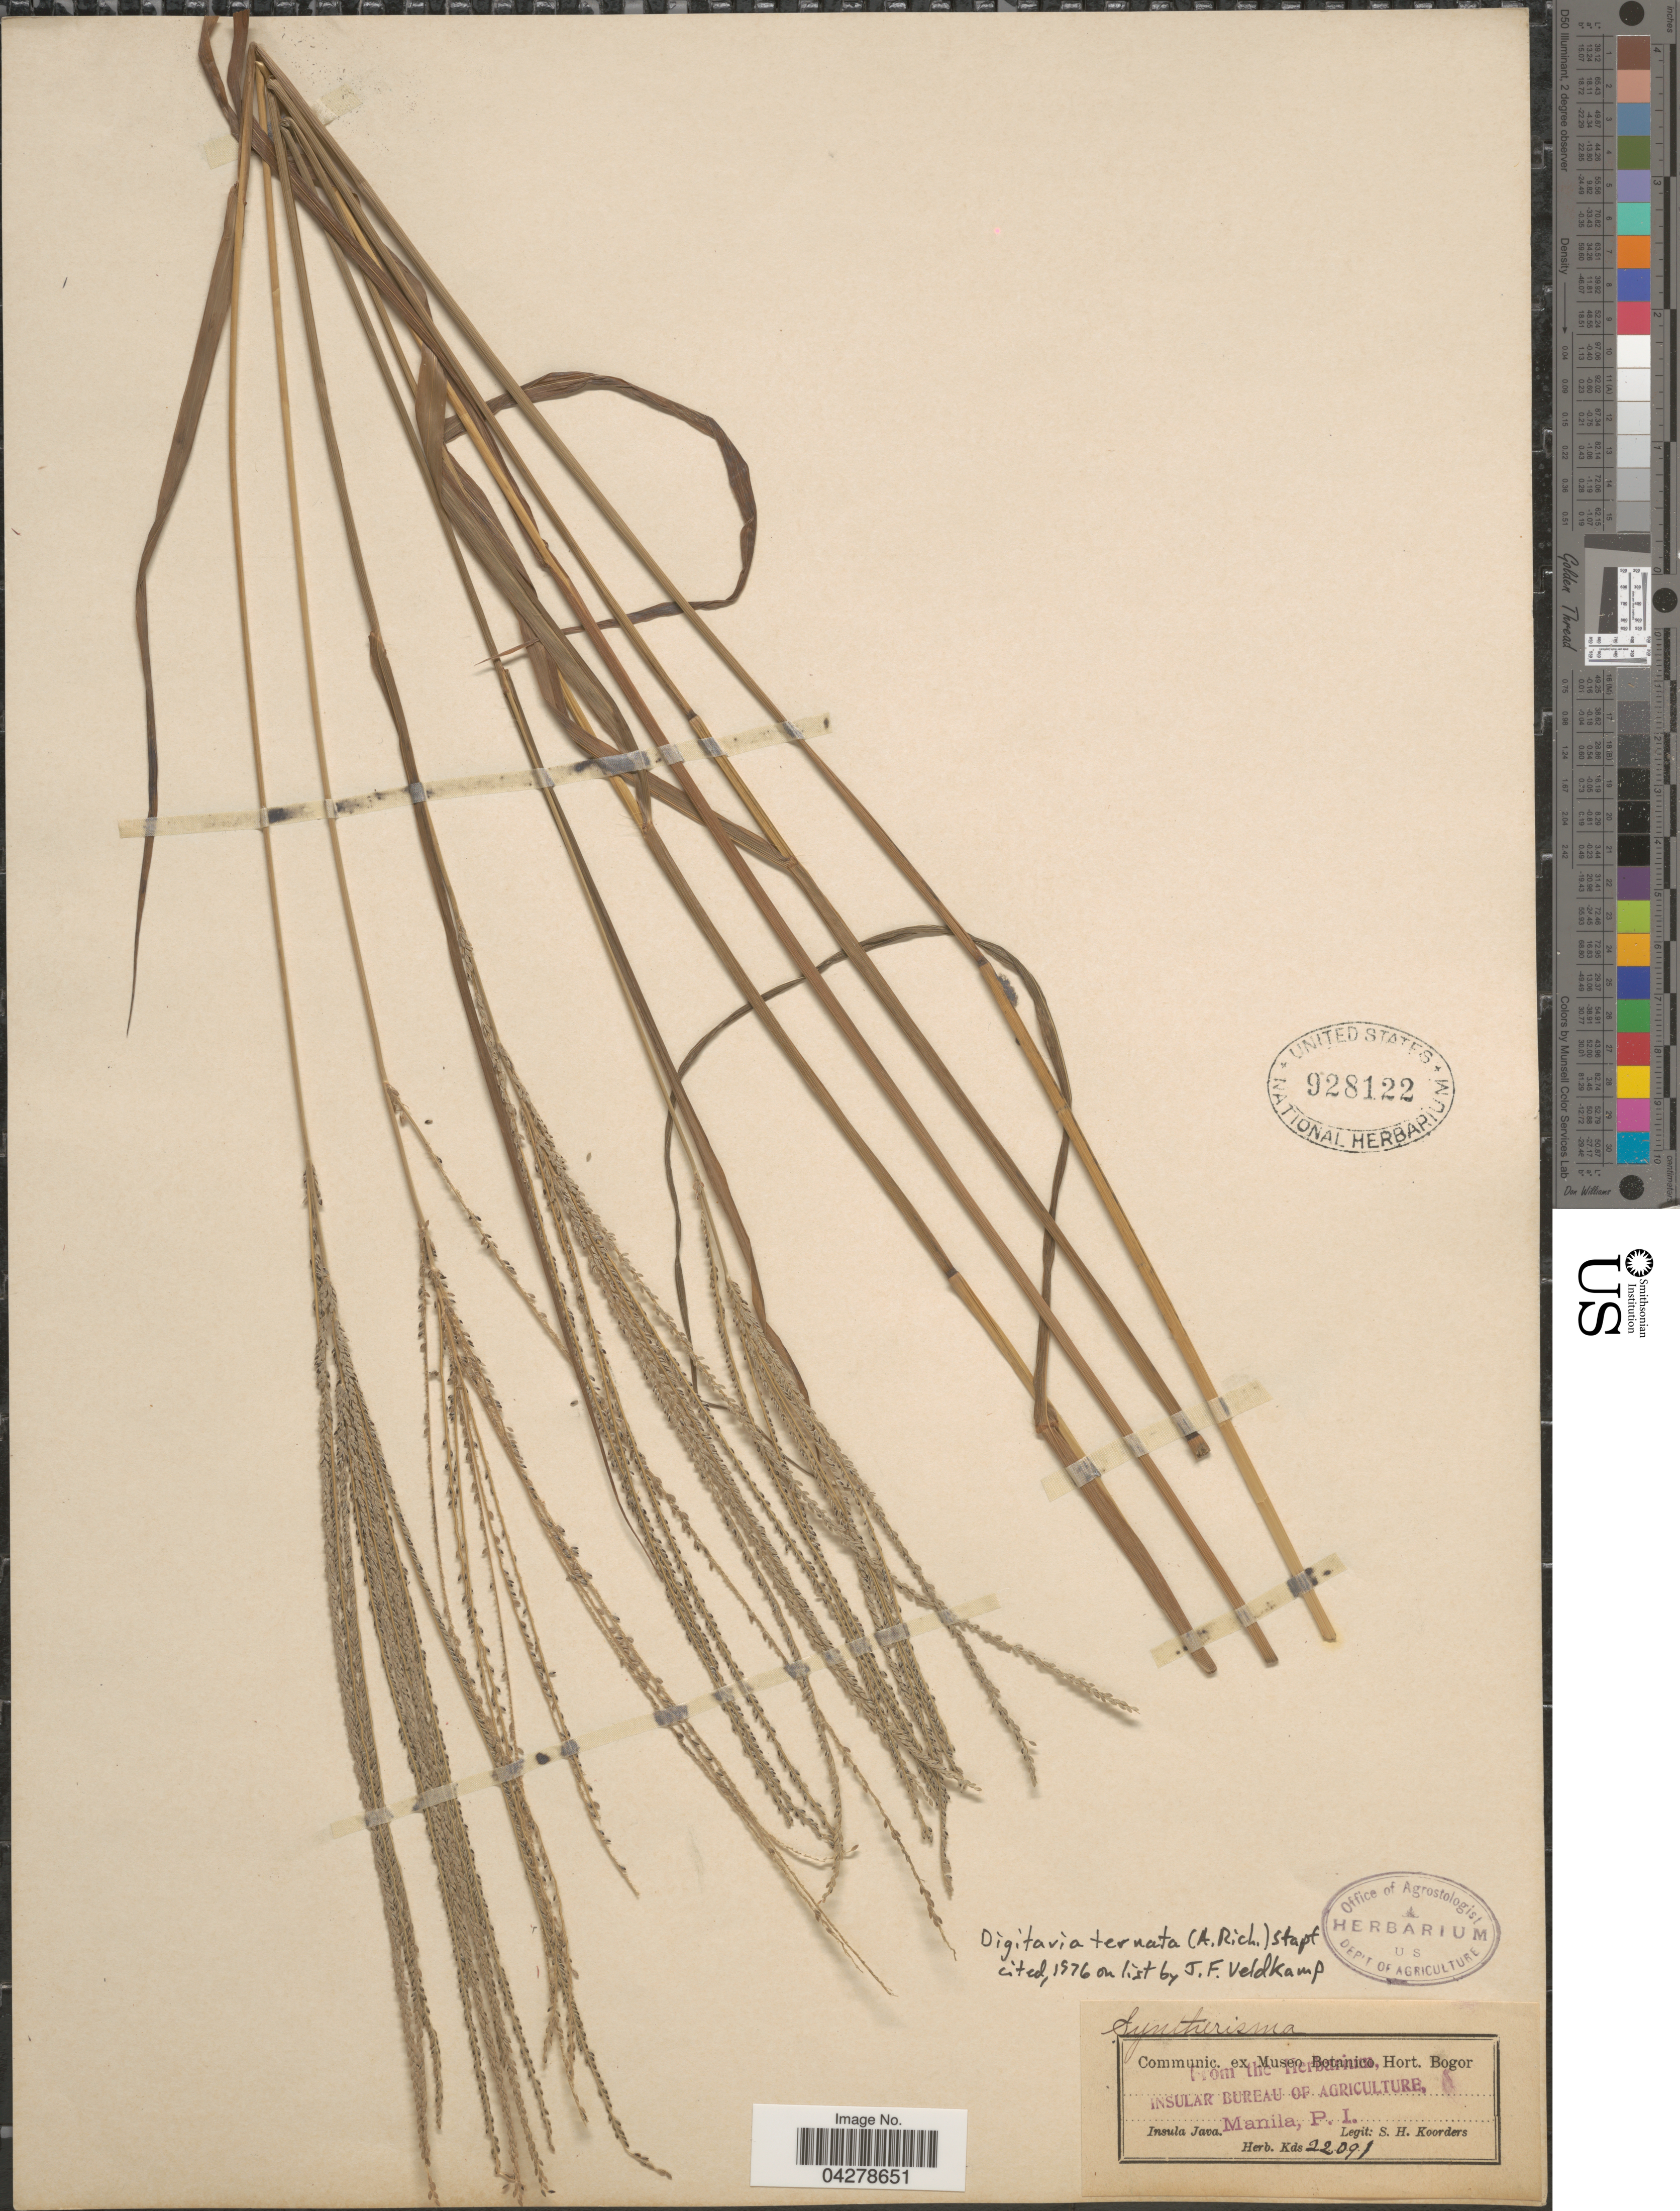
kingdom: Plantae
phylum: Tracheophyta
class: Liliopsida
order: Poales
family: Poaceae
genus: Digitaria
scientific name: Digitaria ternata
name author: (Hochr. ex A. Rich.) Stapf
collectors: S. H. Koorders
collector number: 22091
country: Indonesia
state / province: Java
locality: Insula Java.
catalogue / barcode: US 928122